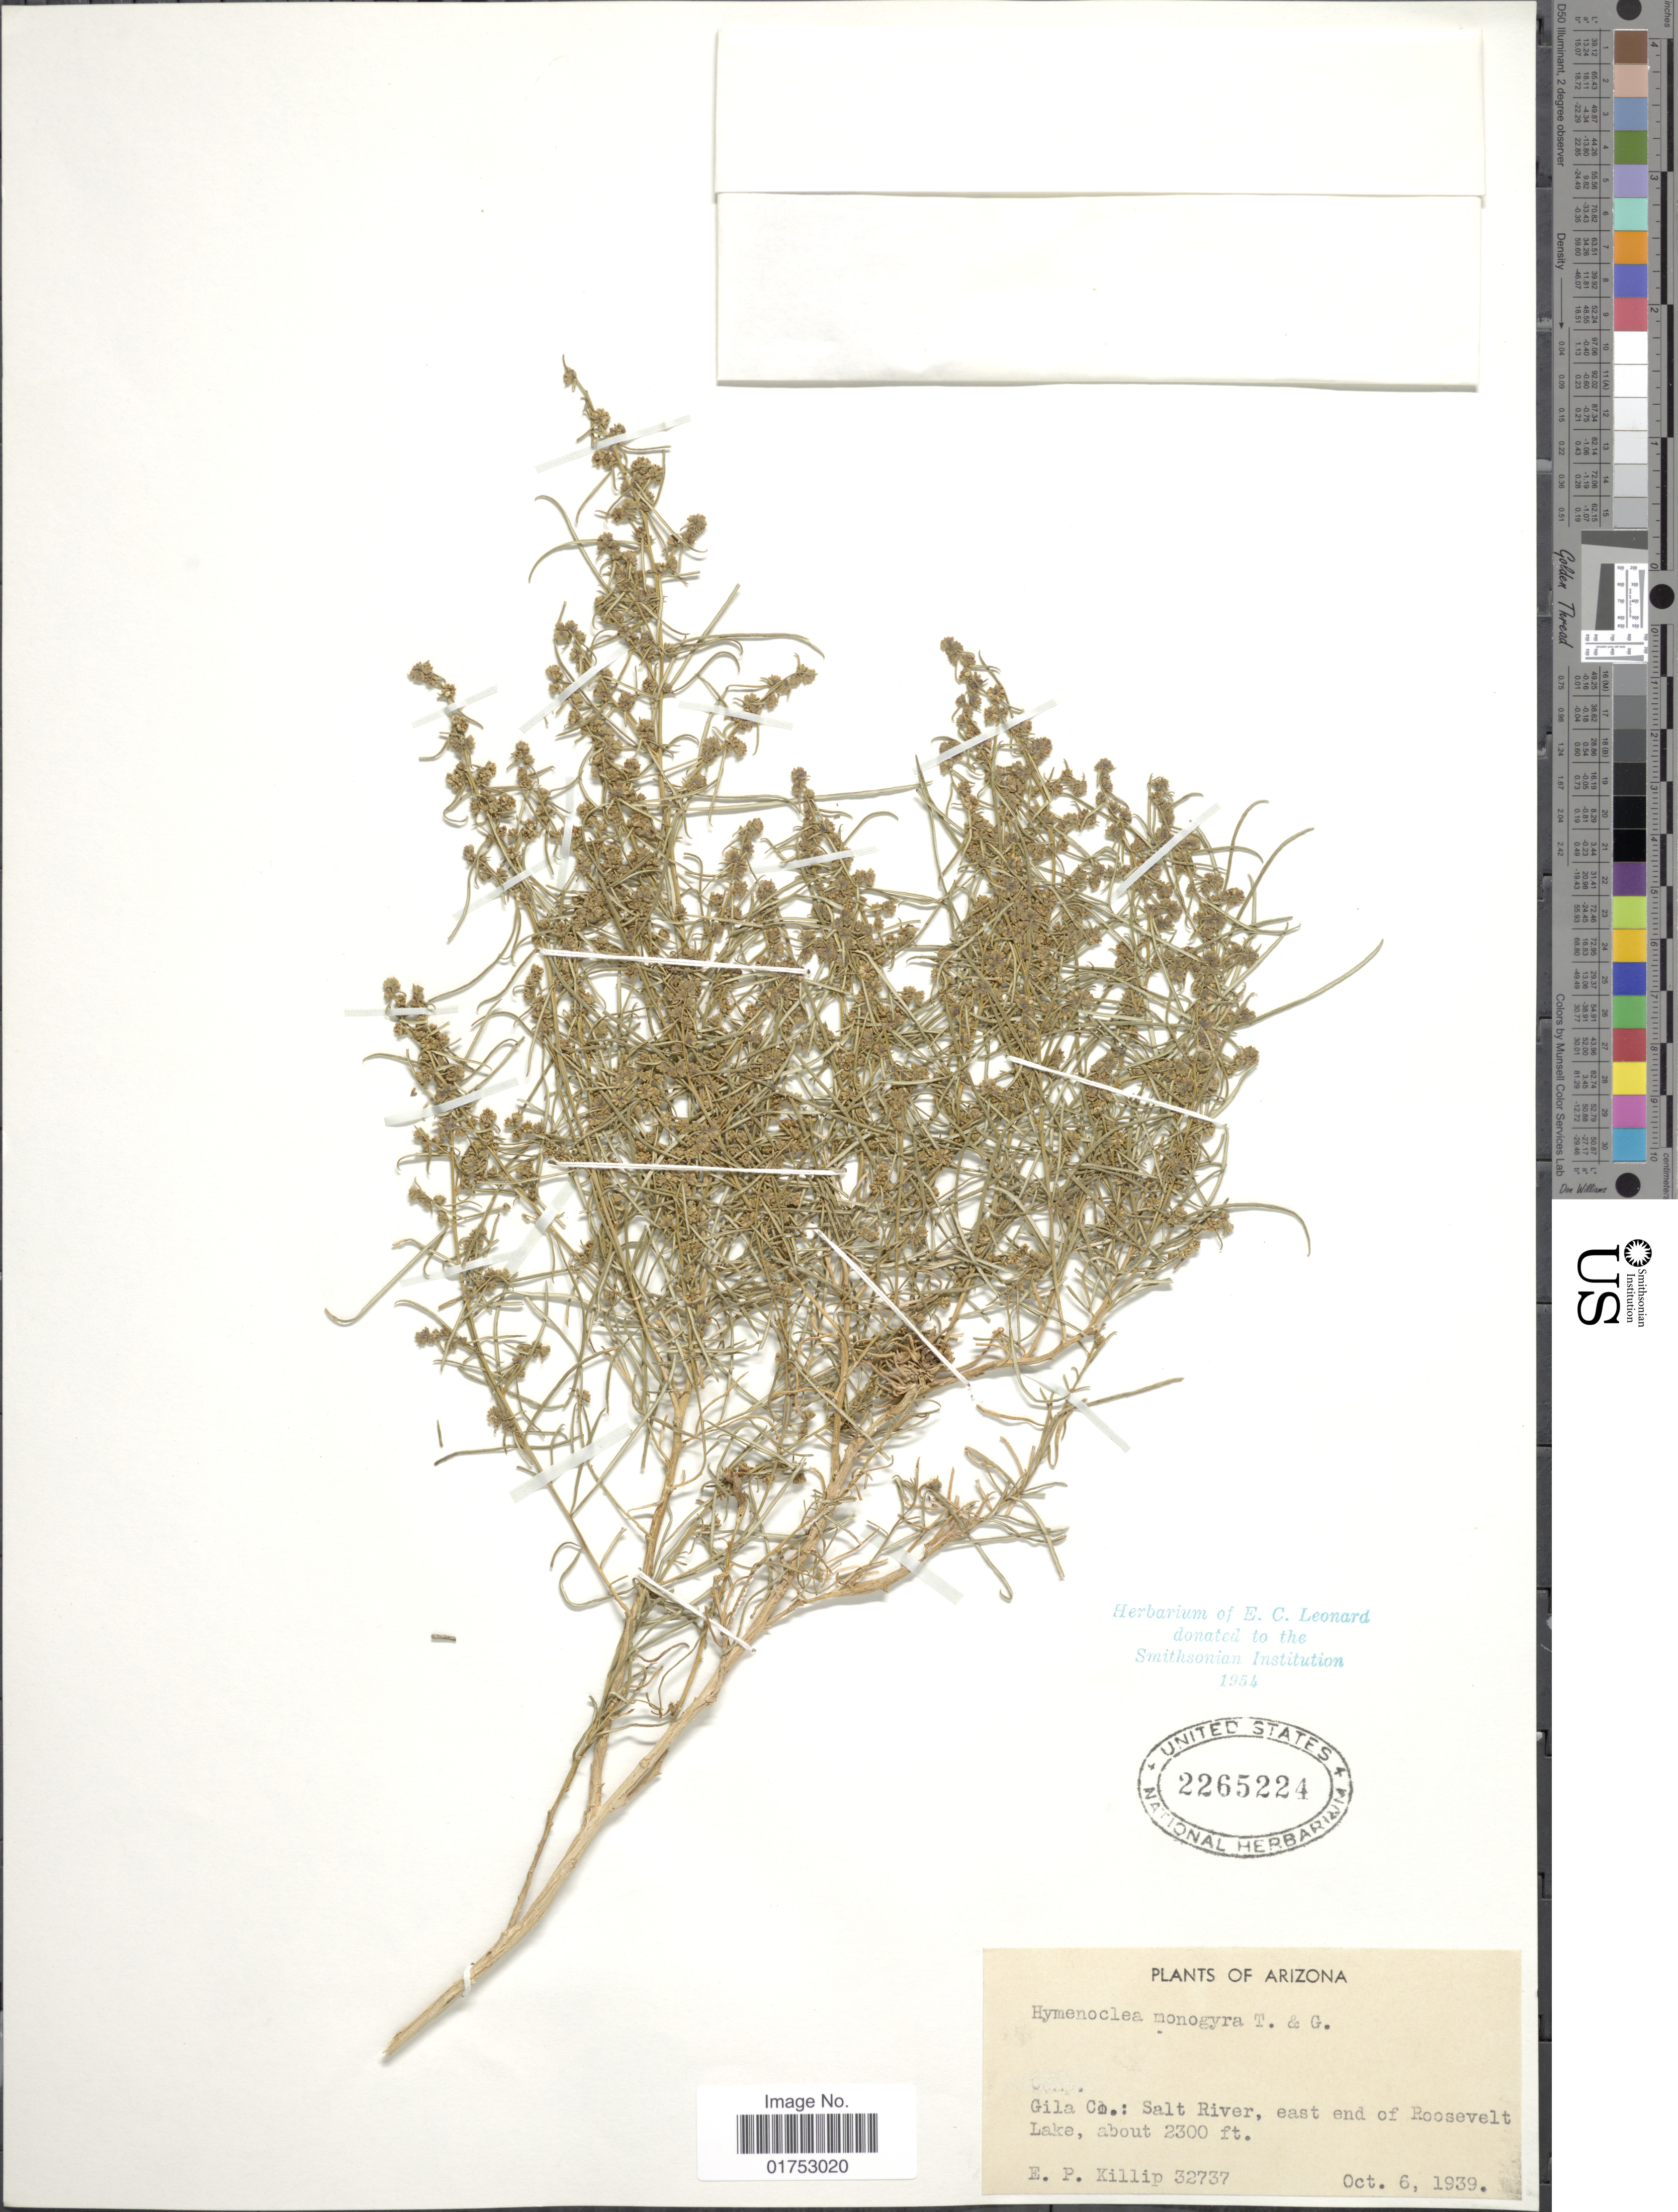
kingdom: Plantae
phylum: Tracheophyta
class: Magnoliopsida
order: Asterales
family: Asteraceae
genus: Hymenoclea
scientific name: Hymenoclea monogyra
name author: Torr. & A. Gray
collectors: E. P. Killip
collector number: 32737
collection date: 1939-10-06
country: United States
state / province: Arizona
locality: Gila Co., Salt River, east end of Roosevelt Lake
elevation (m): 701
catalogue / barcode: US 2265224